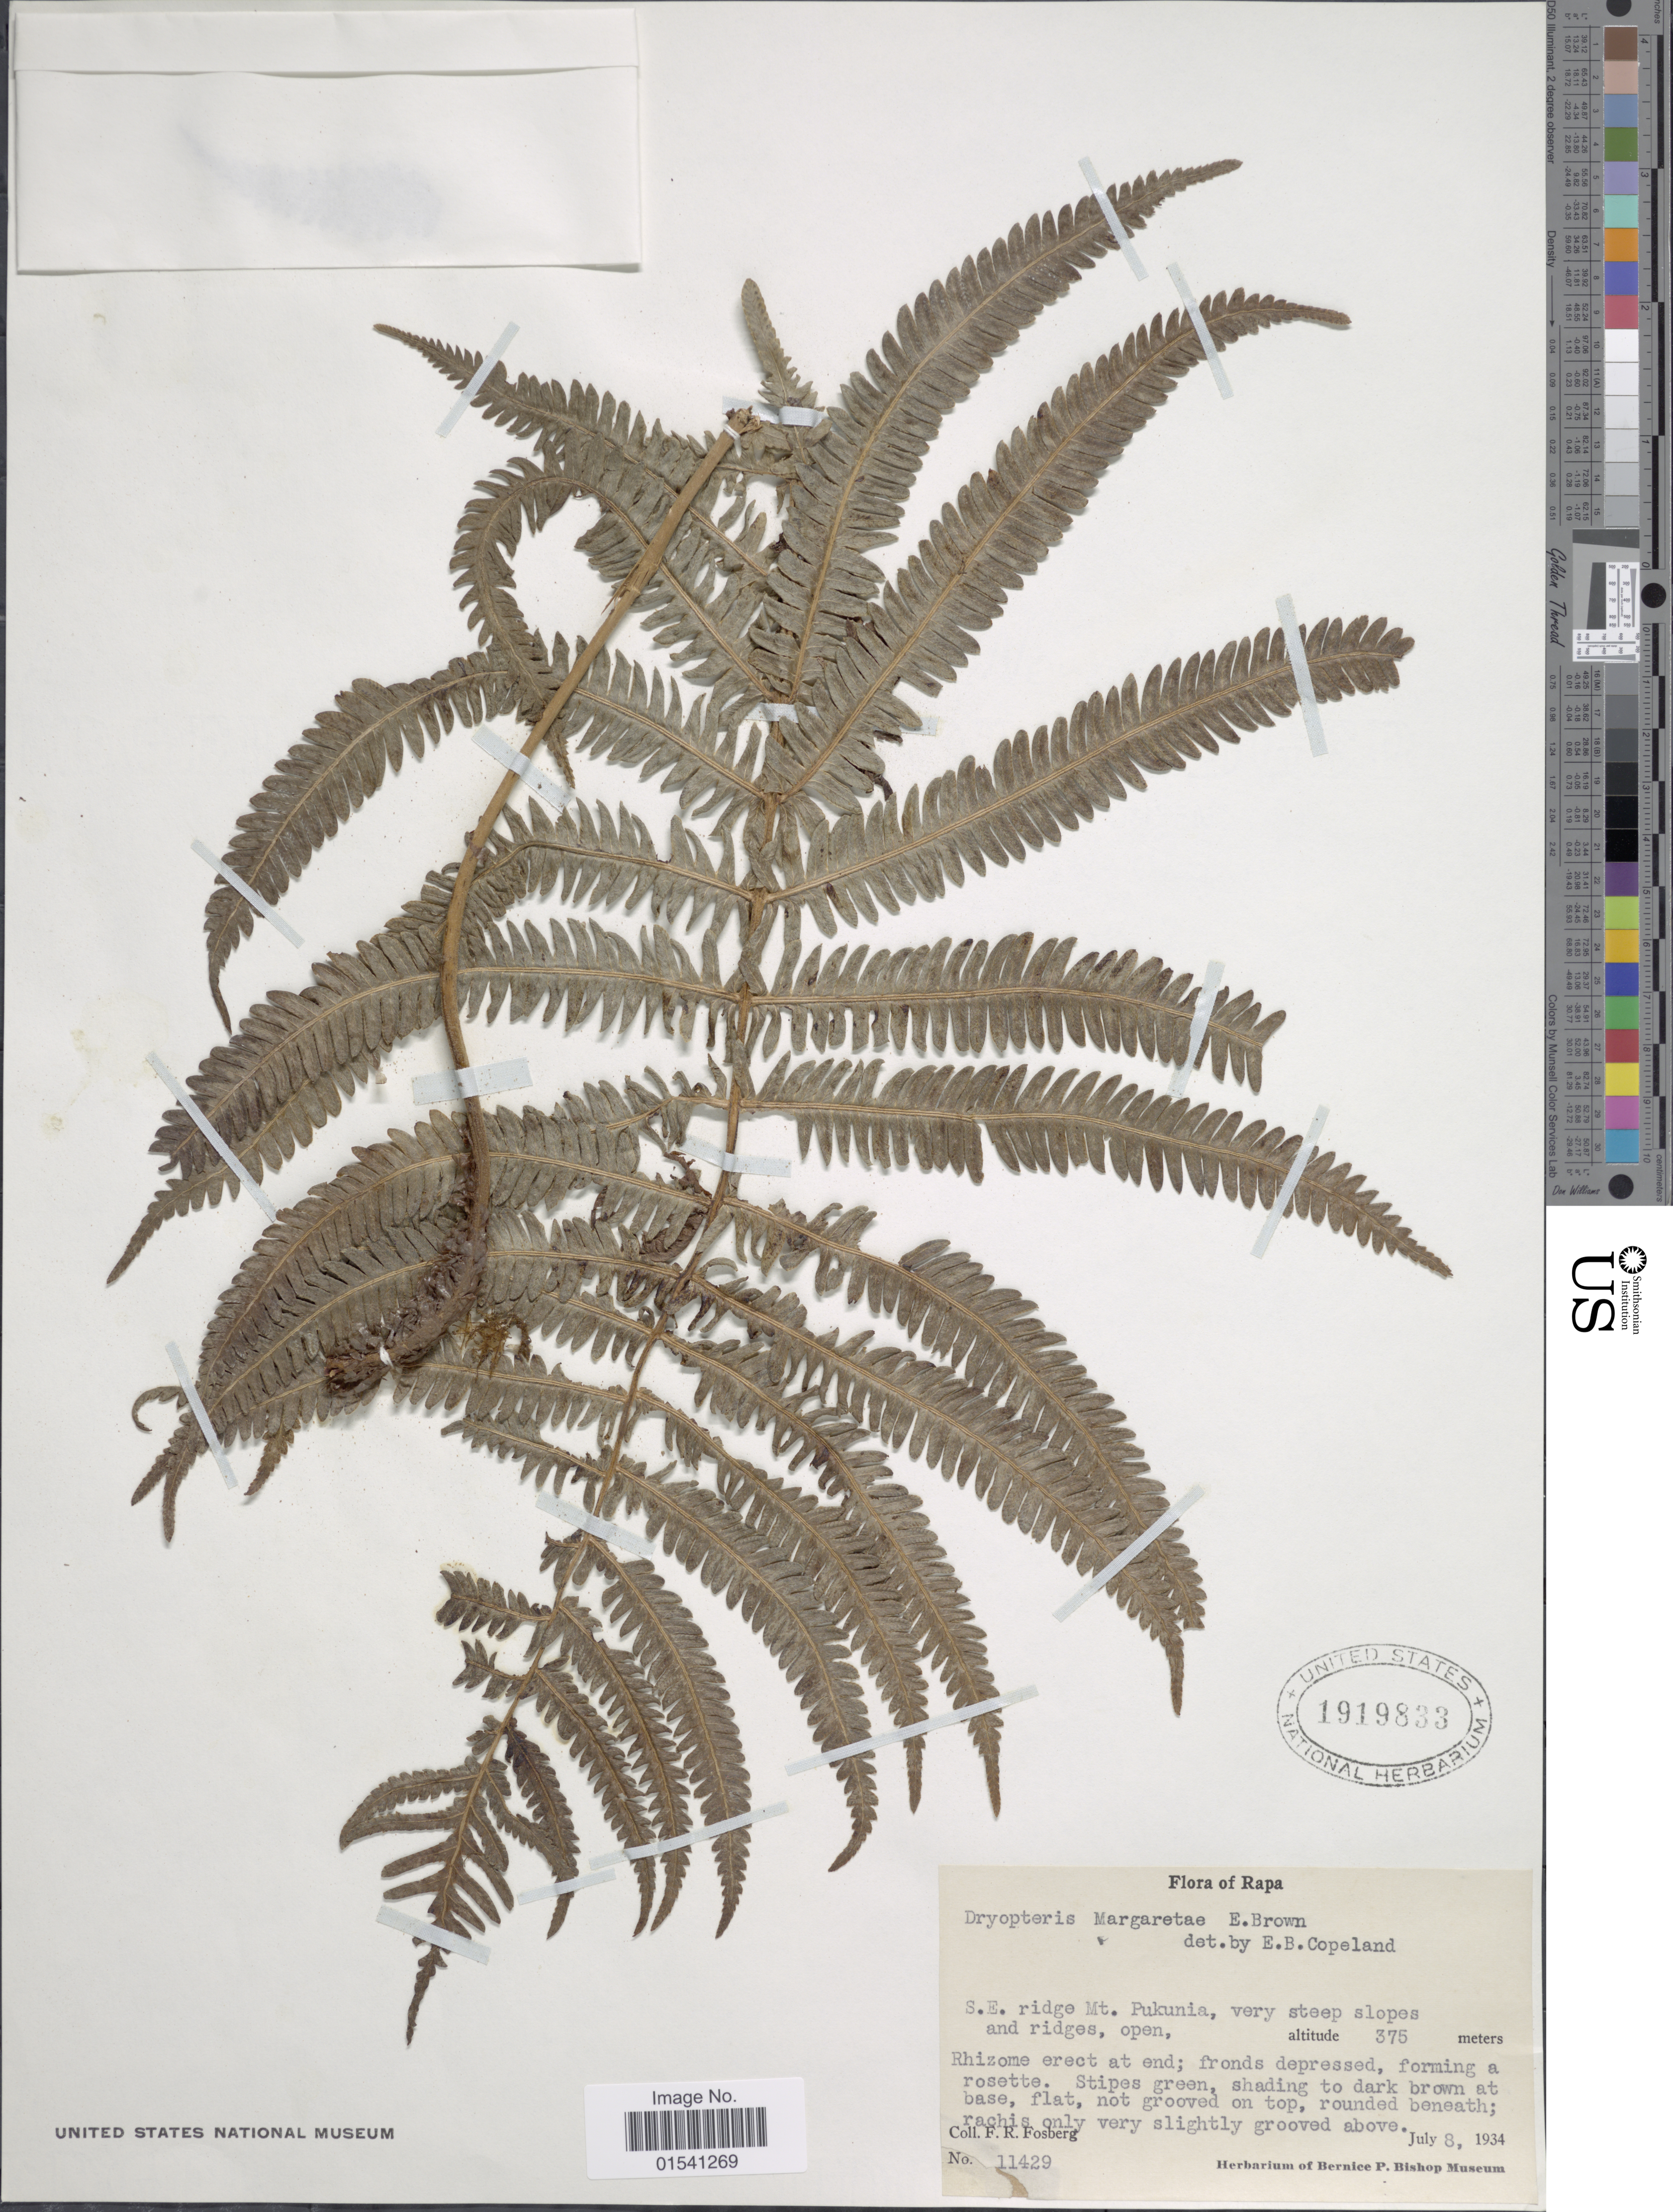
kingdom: Plantae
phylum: Tracheophyta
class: Polypodiopsida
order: Polypodiales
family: Thelypteridaceae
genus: Amauropelta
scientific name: Amauropelta margaretae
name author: (E.D. Br.) Holttum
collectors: F. R. Fosberg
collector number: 11429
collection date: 1934-07-08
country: French Polynesia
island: Rapa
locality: Rapa, S.E. ridge Mt Pukunia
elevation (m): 3750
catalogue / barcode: US 1919833